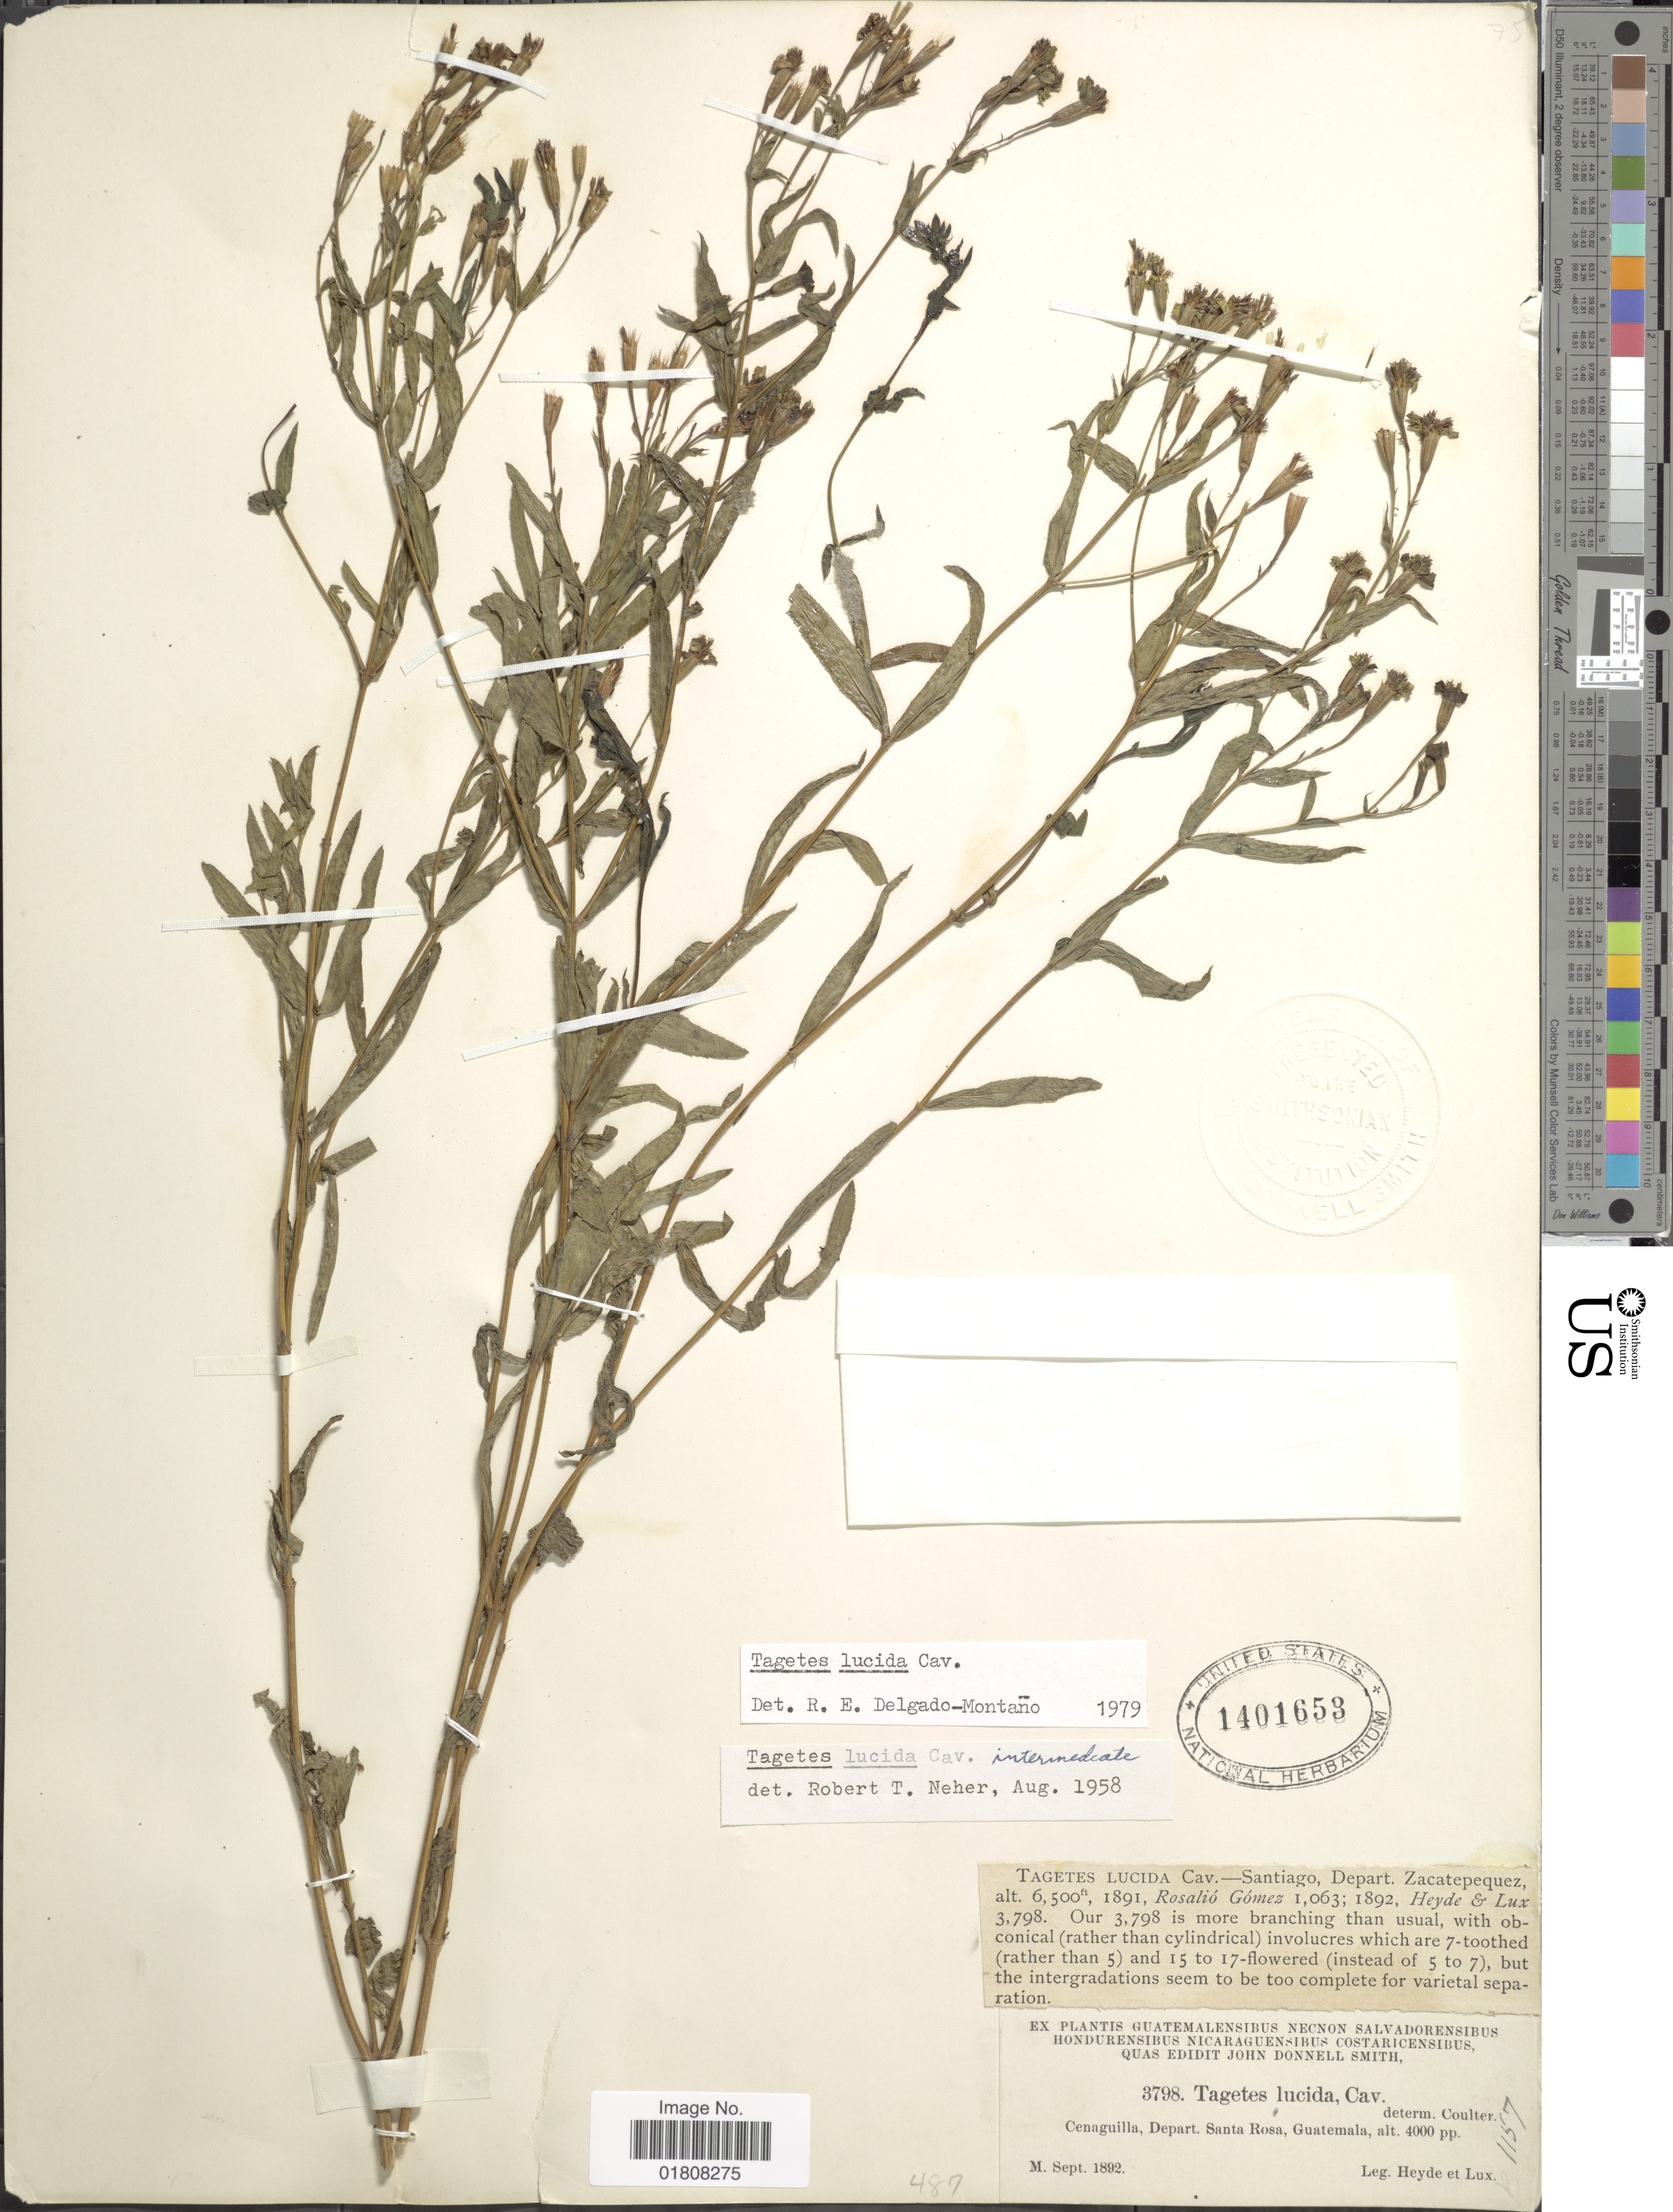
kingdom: Plantae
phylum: Tracheophyta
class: Magnoliopsida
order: Asterales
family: Asteraceae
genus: Tagetes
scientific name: Tagetes lucida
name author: Cav.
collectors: Heyde & Lux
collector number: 3798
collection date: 1892-09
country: Guatemala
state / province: Sacatepéquez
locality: Cenaguilla, Santiago, Depart. Zacatepequez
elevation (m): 1219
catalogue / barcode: US 1401653